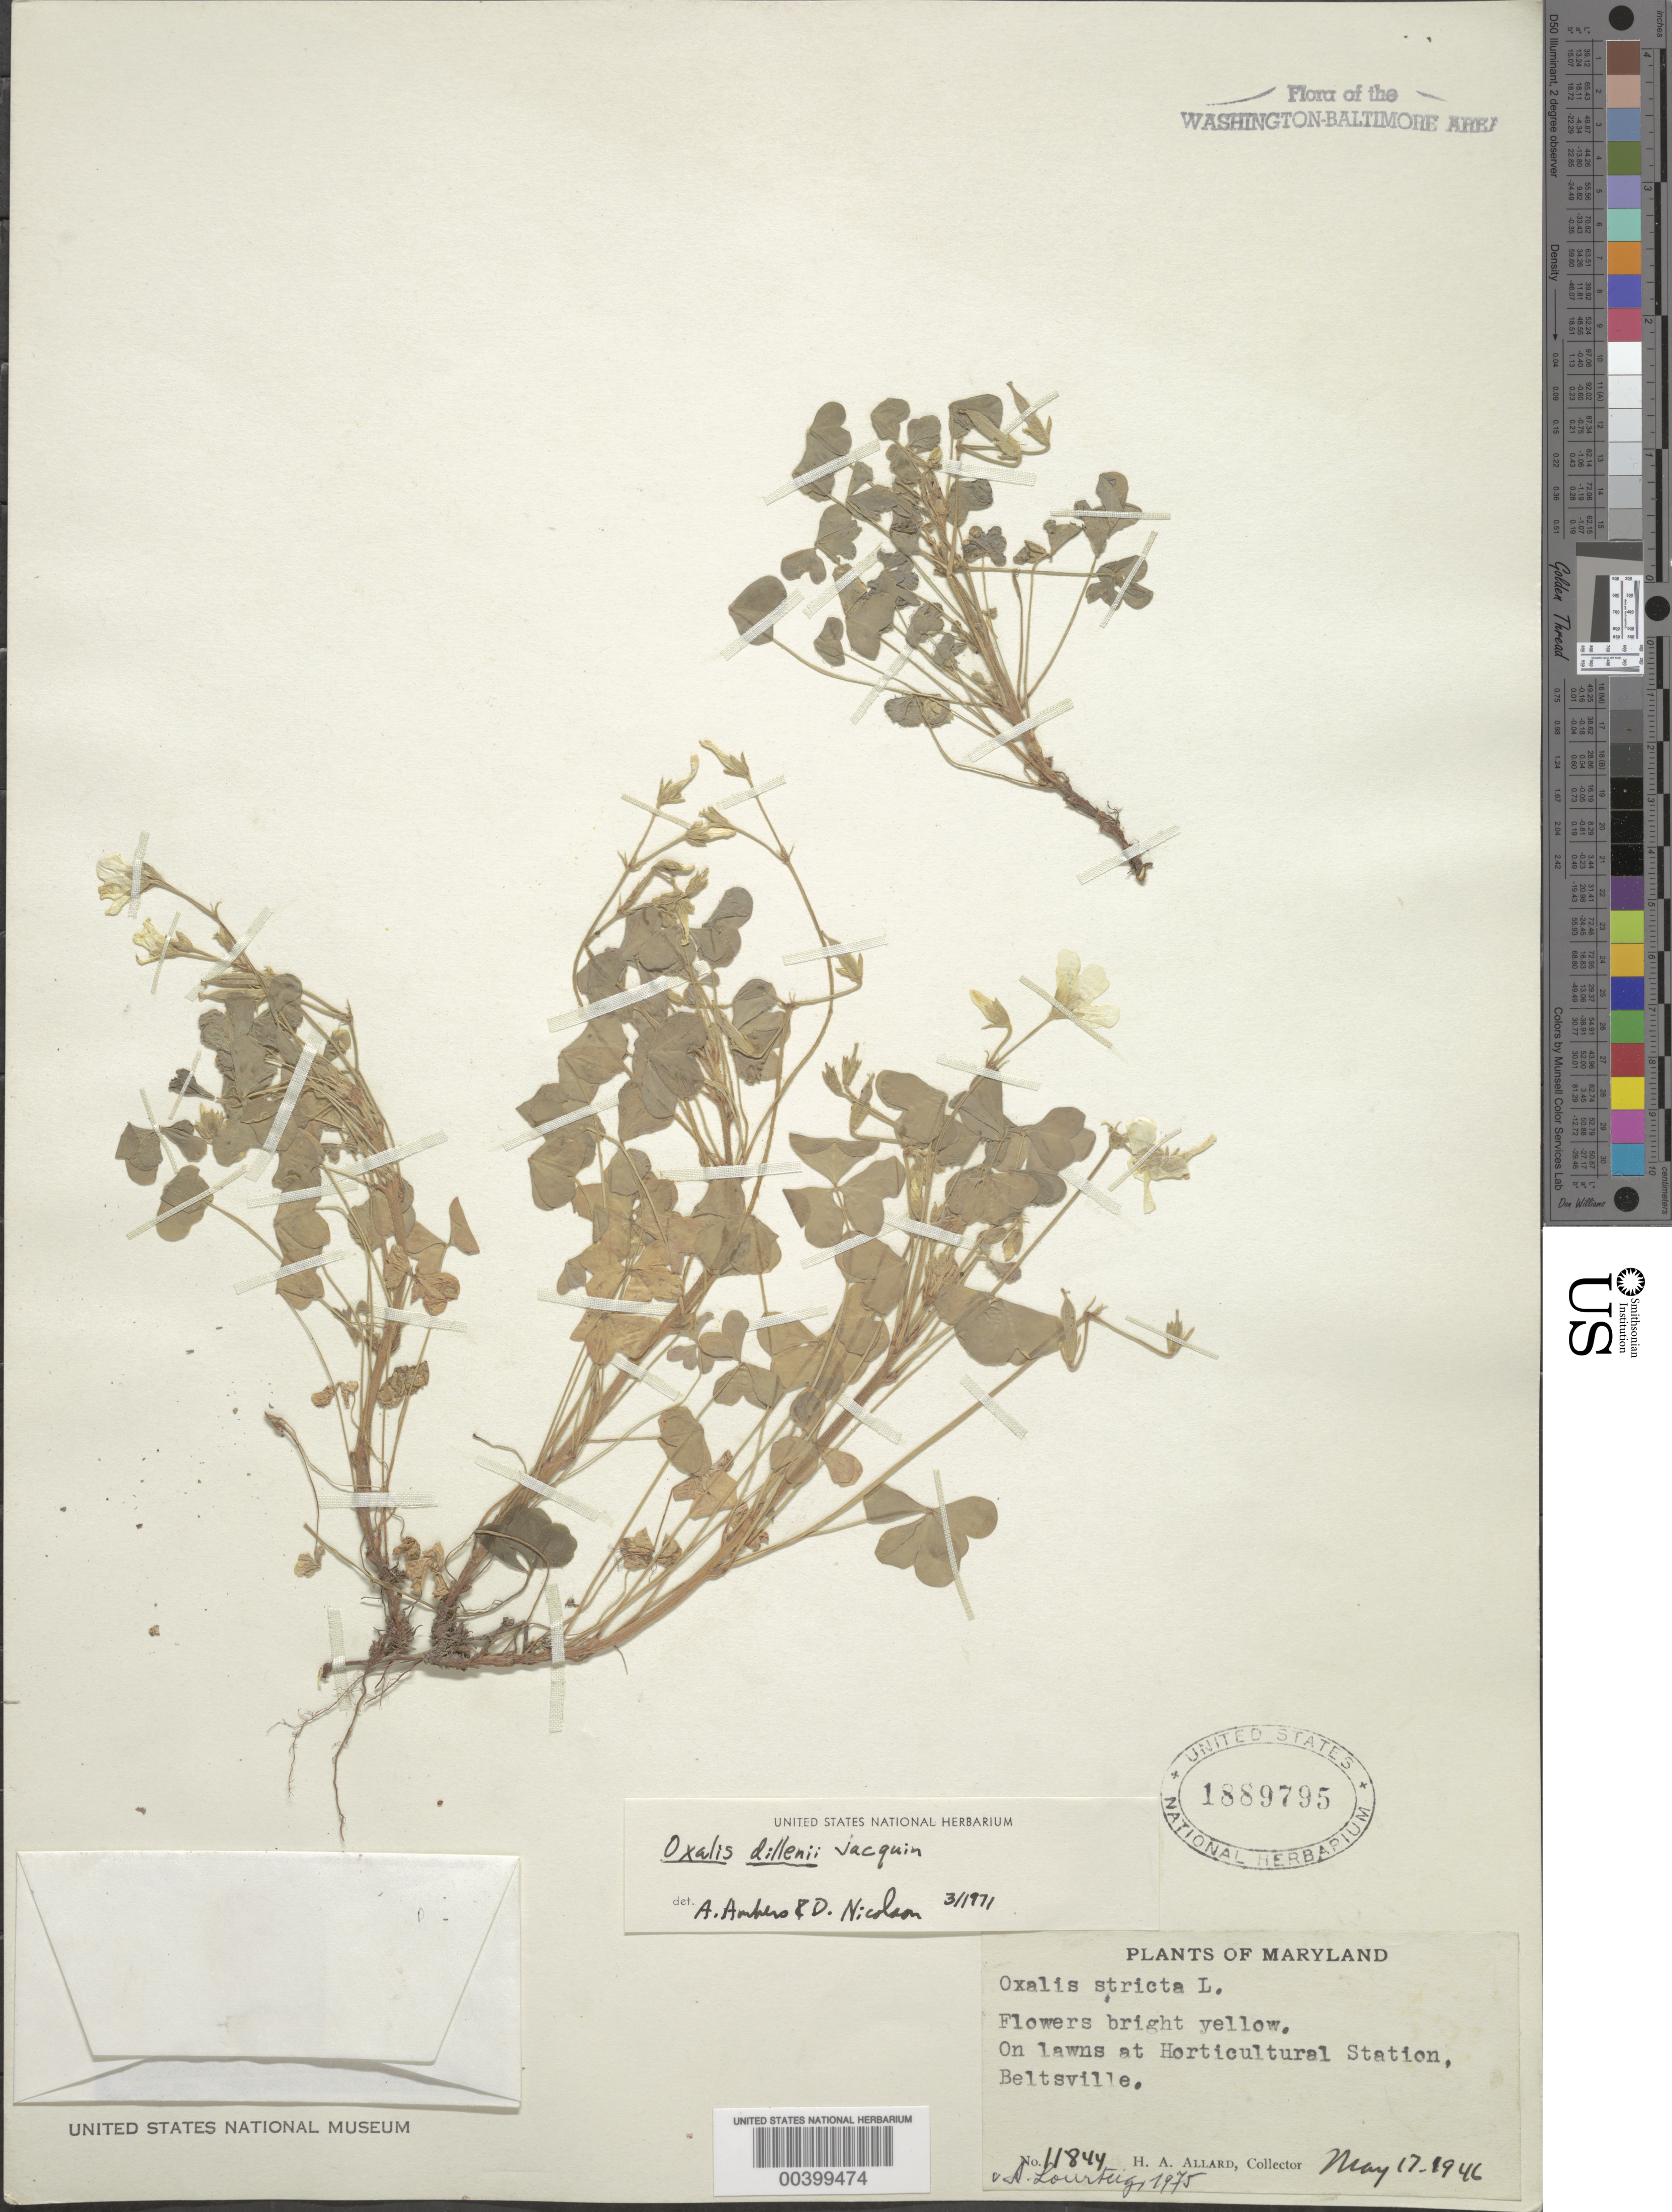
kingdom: Plantae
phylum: Tracheophyta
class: Magnoliopsida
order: Oxalidales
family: Oxalidaceae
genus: Oxalis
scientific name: Oxalis stricta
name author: L.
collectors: H. A. Allard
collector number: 11844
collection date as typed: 17 May 1946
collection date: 1946-05-17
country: United States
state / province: Maryland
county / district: Prince George's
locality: Beltsville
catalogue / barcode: US 1889795